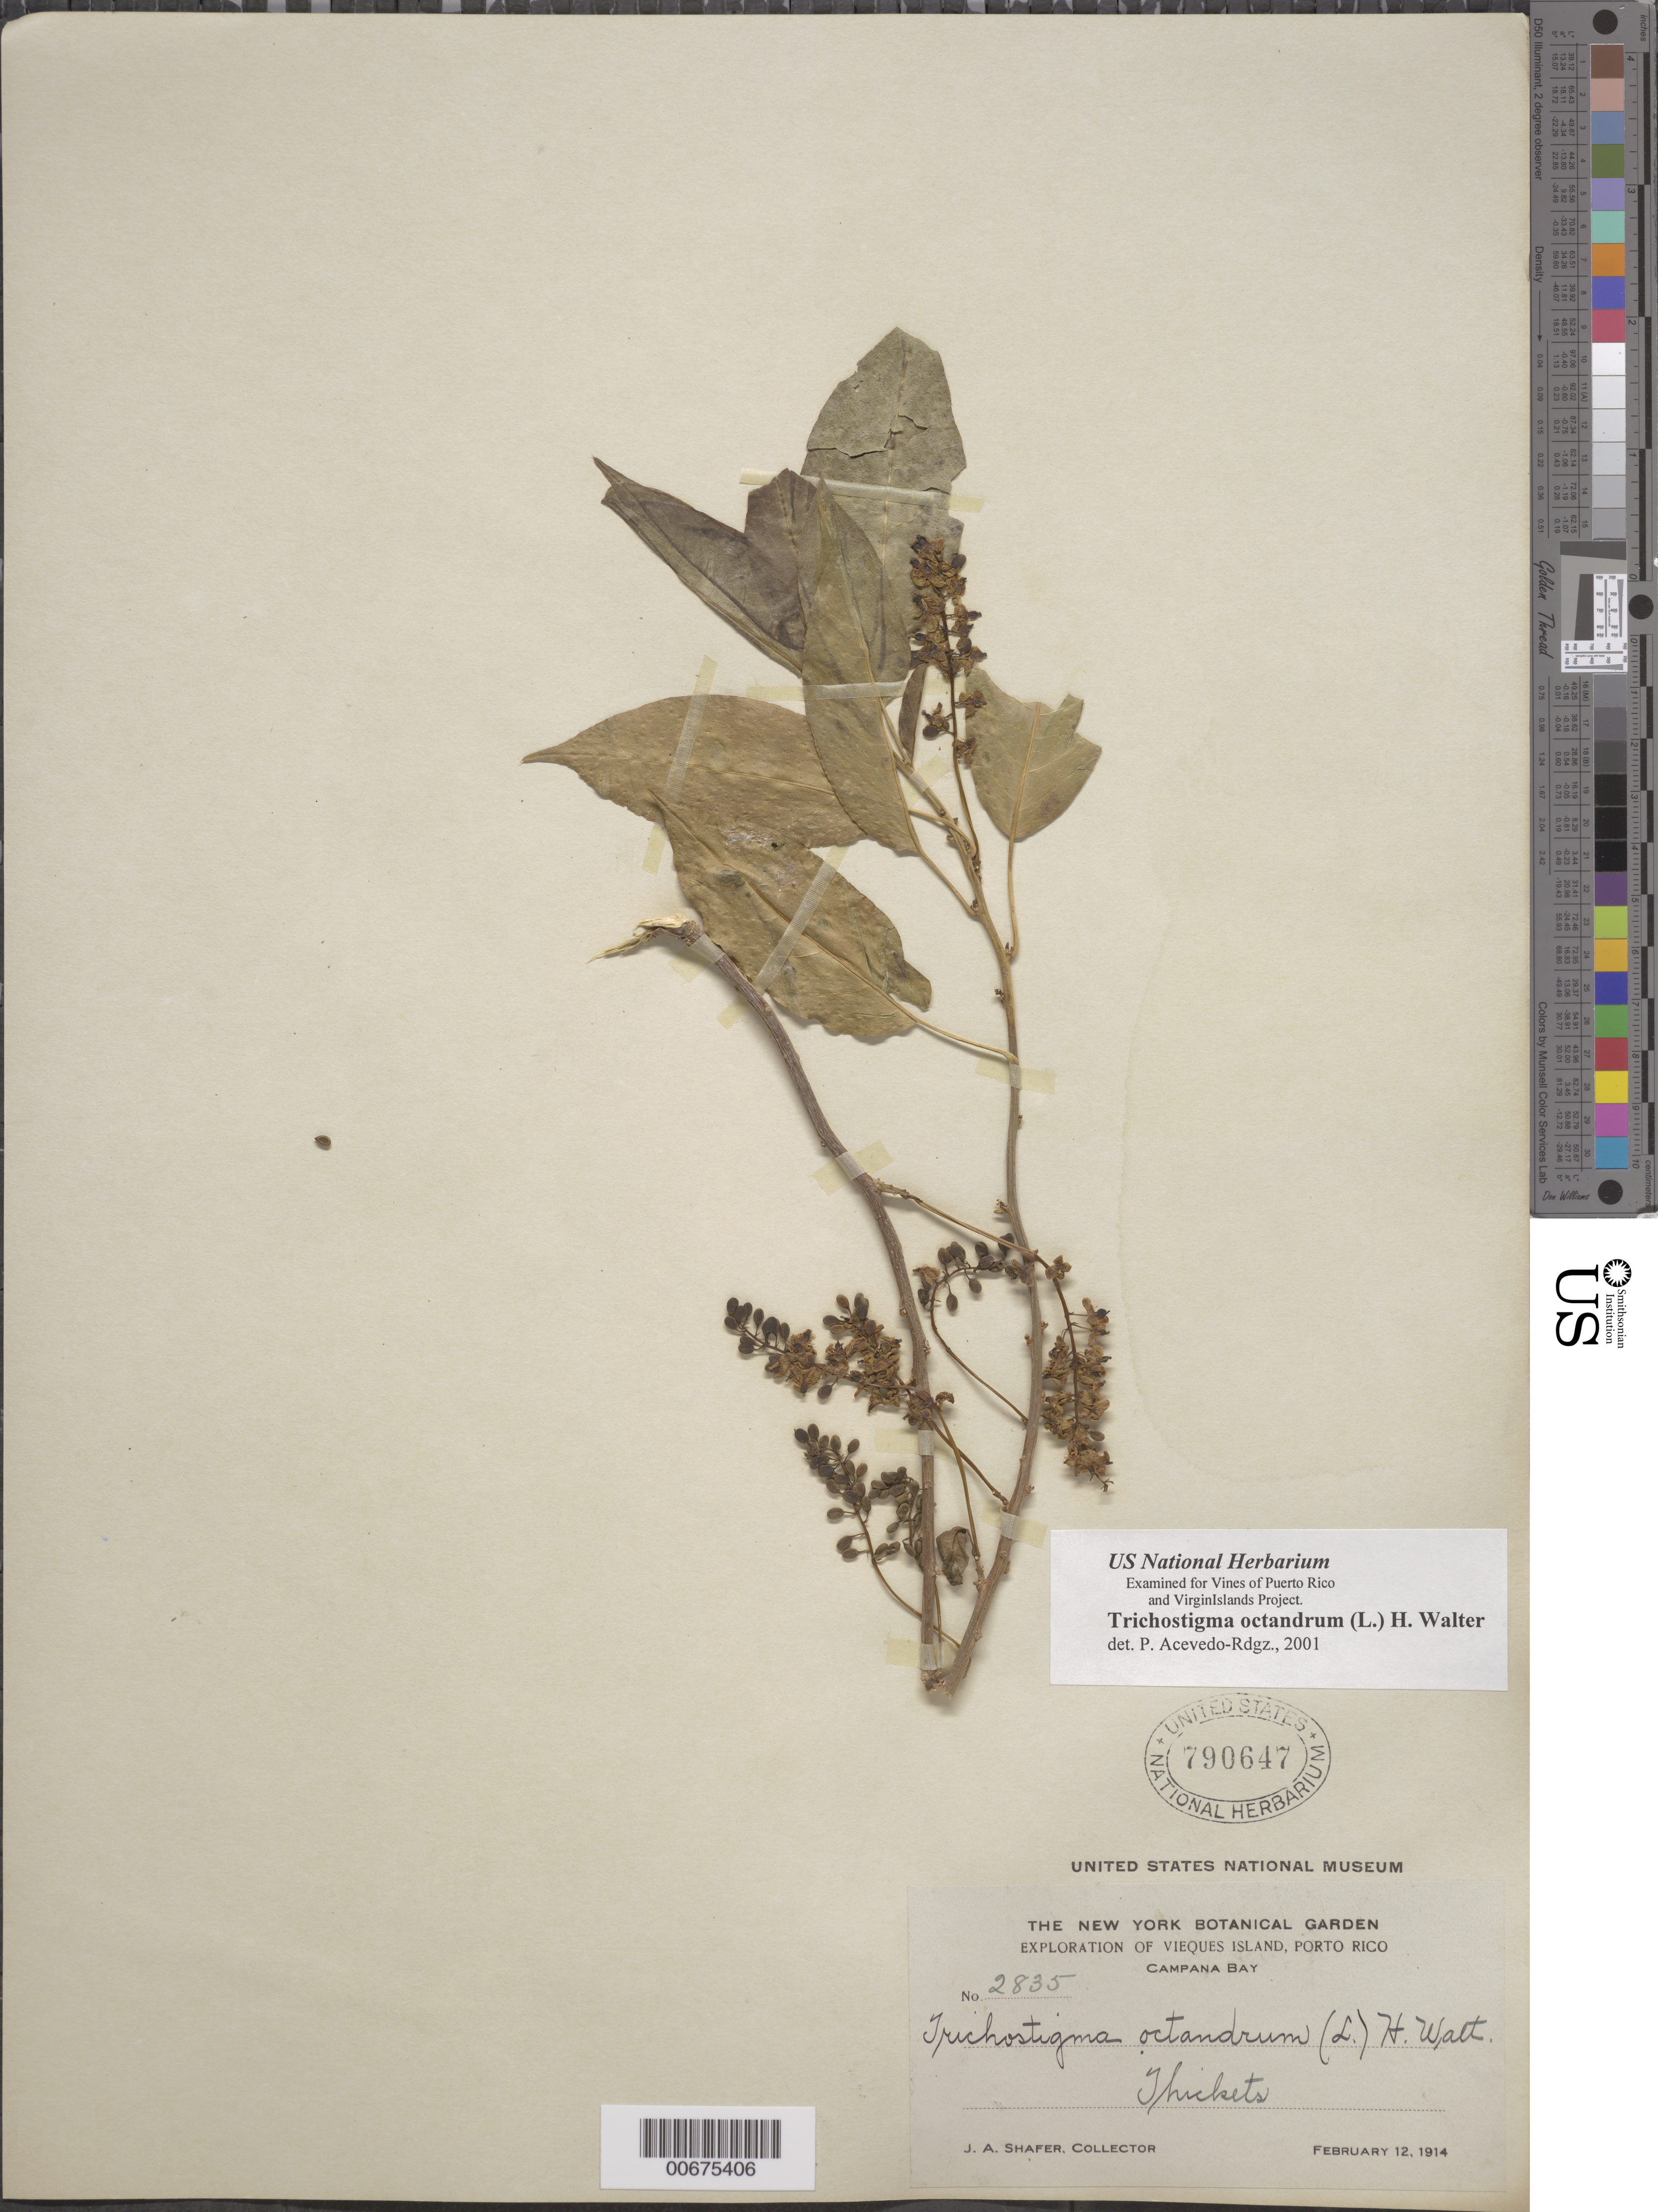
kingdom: Plantae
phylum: Tracheophyta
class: Magnoliopsida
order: Caryophyllales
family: Phytolaccaceae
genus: Trichostigma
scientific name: Trichostigma octandrum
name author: (L.) H. Walter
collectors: J. A. Shafer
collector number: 2835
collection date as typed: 12 Feb 1914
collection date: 1914-02-12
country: Puerto Rico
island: Vieques I.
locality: Campana Bay. Thicket.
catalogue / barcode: US 790647